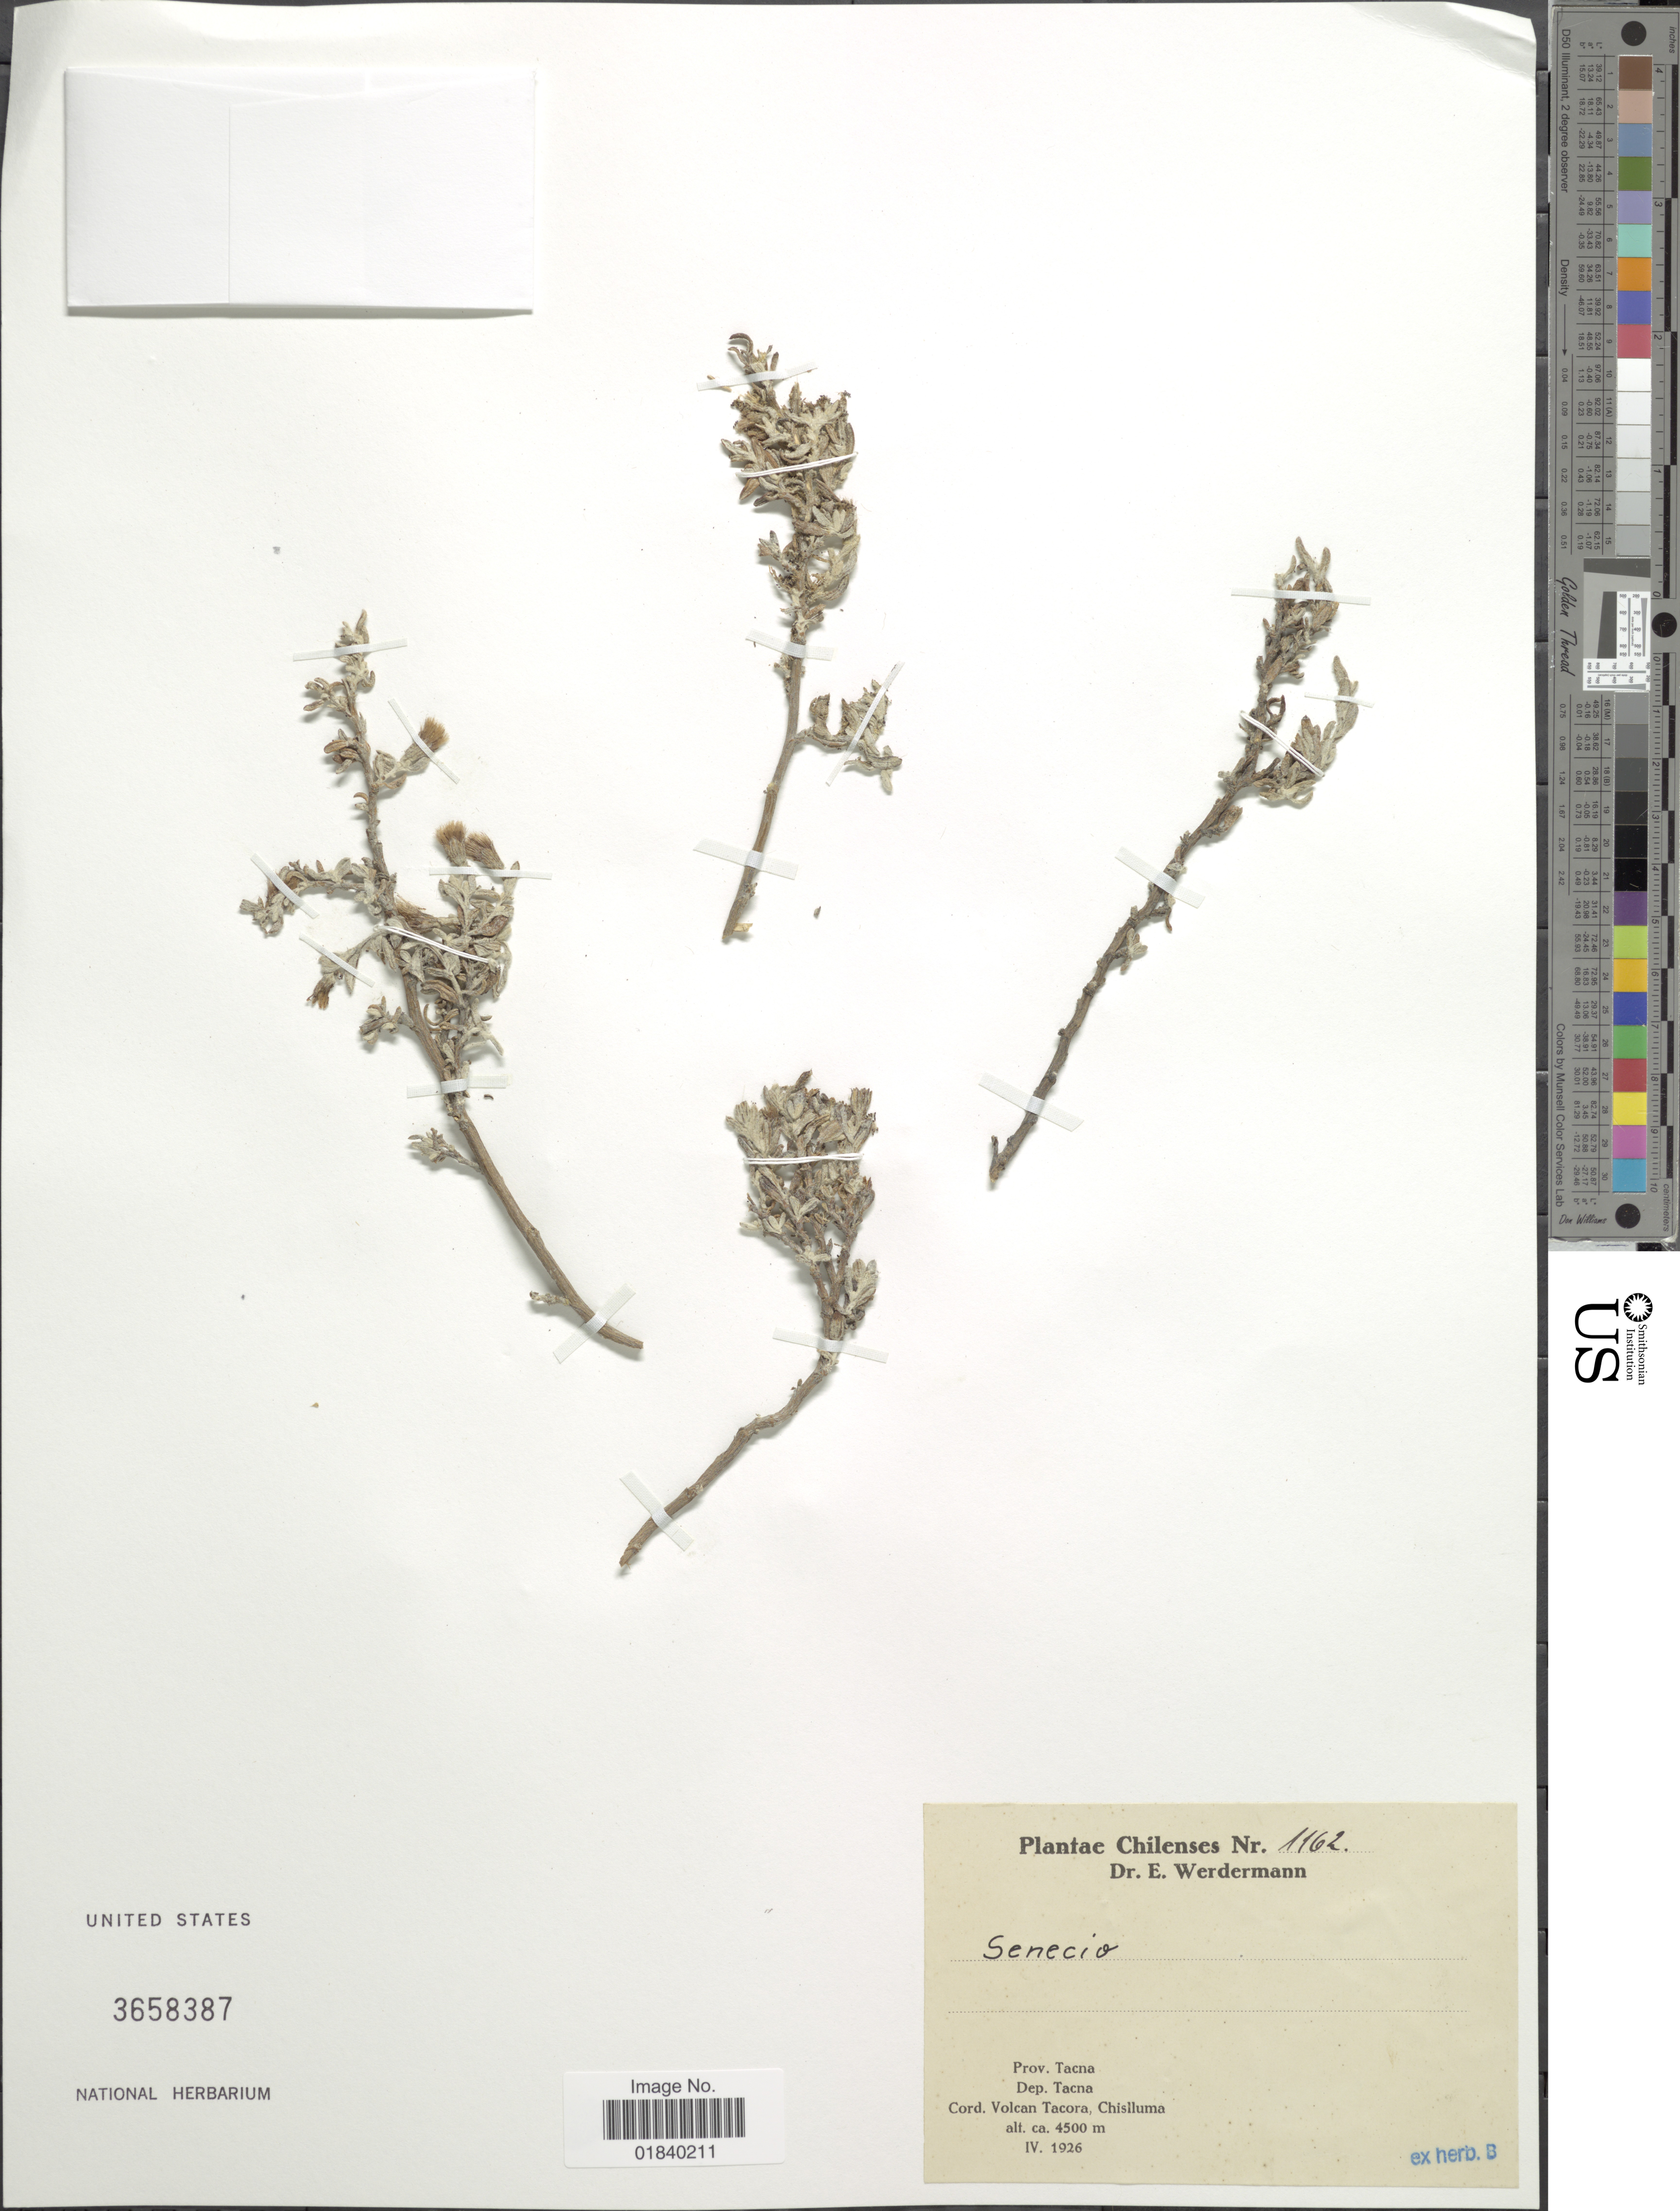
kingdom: Plantae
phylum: Tracheophyta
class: Magnoliopsida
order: Asterales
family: Asteraceae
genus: Senecio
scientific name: Senecio sp.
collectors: E. Werdermann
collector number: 1162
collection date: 1926-04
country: Chile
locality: Prov. Tacna. Dep. Tacna. Cord. Volcan Tacora, Chislluma.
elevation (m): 4500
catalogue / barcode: US 3658387